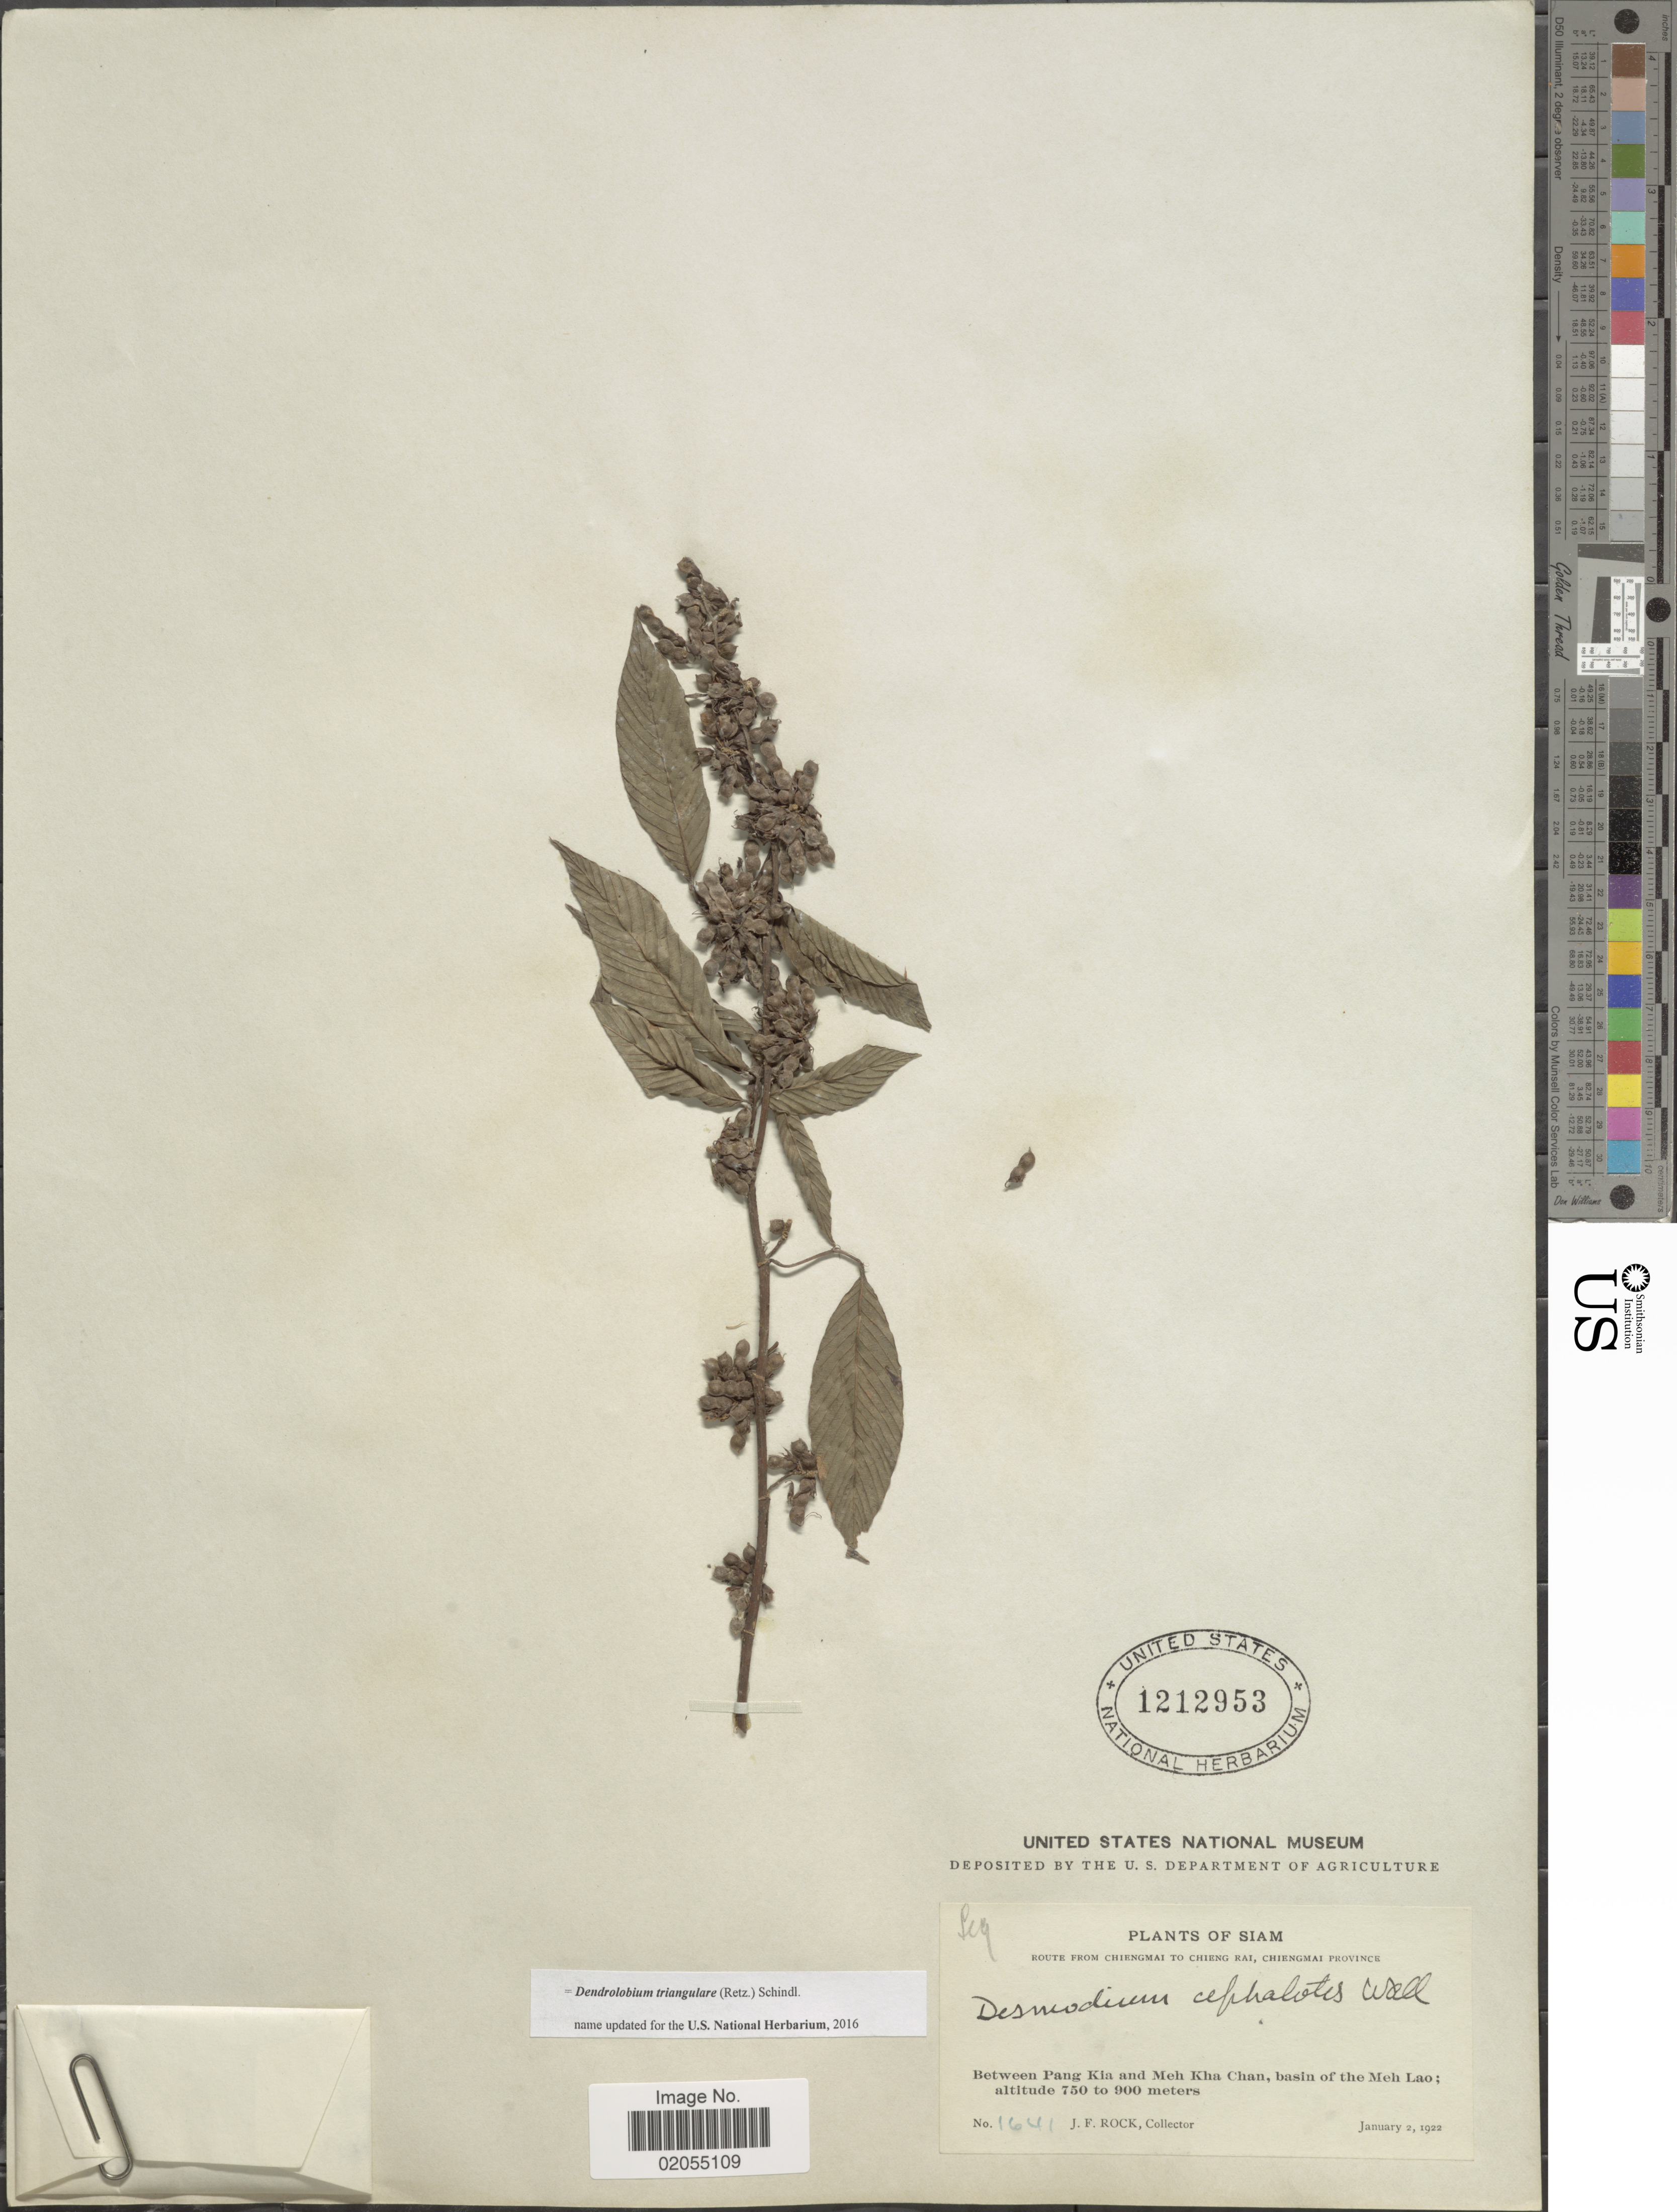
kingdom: Plantae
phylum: Tracheophyta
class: Magnoliopsida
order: Fabales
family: Fabaceae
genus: Dendrolobium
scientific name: Dendrolobium triangulare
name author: (Retz.) Schindl.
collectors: J. Rock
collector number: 1641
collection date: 1922-01-02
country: Thailand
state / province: Chiang Mai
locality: Siam. Route from Chiengmai to Chieng Rai, Chiengmai Province. Between Pang Kia and Meh Kha Chan, basin of the Meh Lao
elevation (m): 750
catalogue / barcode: US 1212953